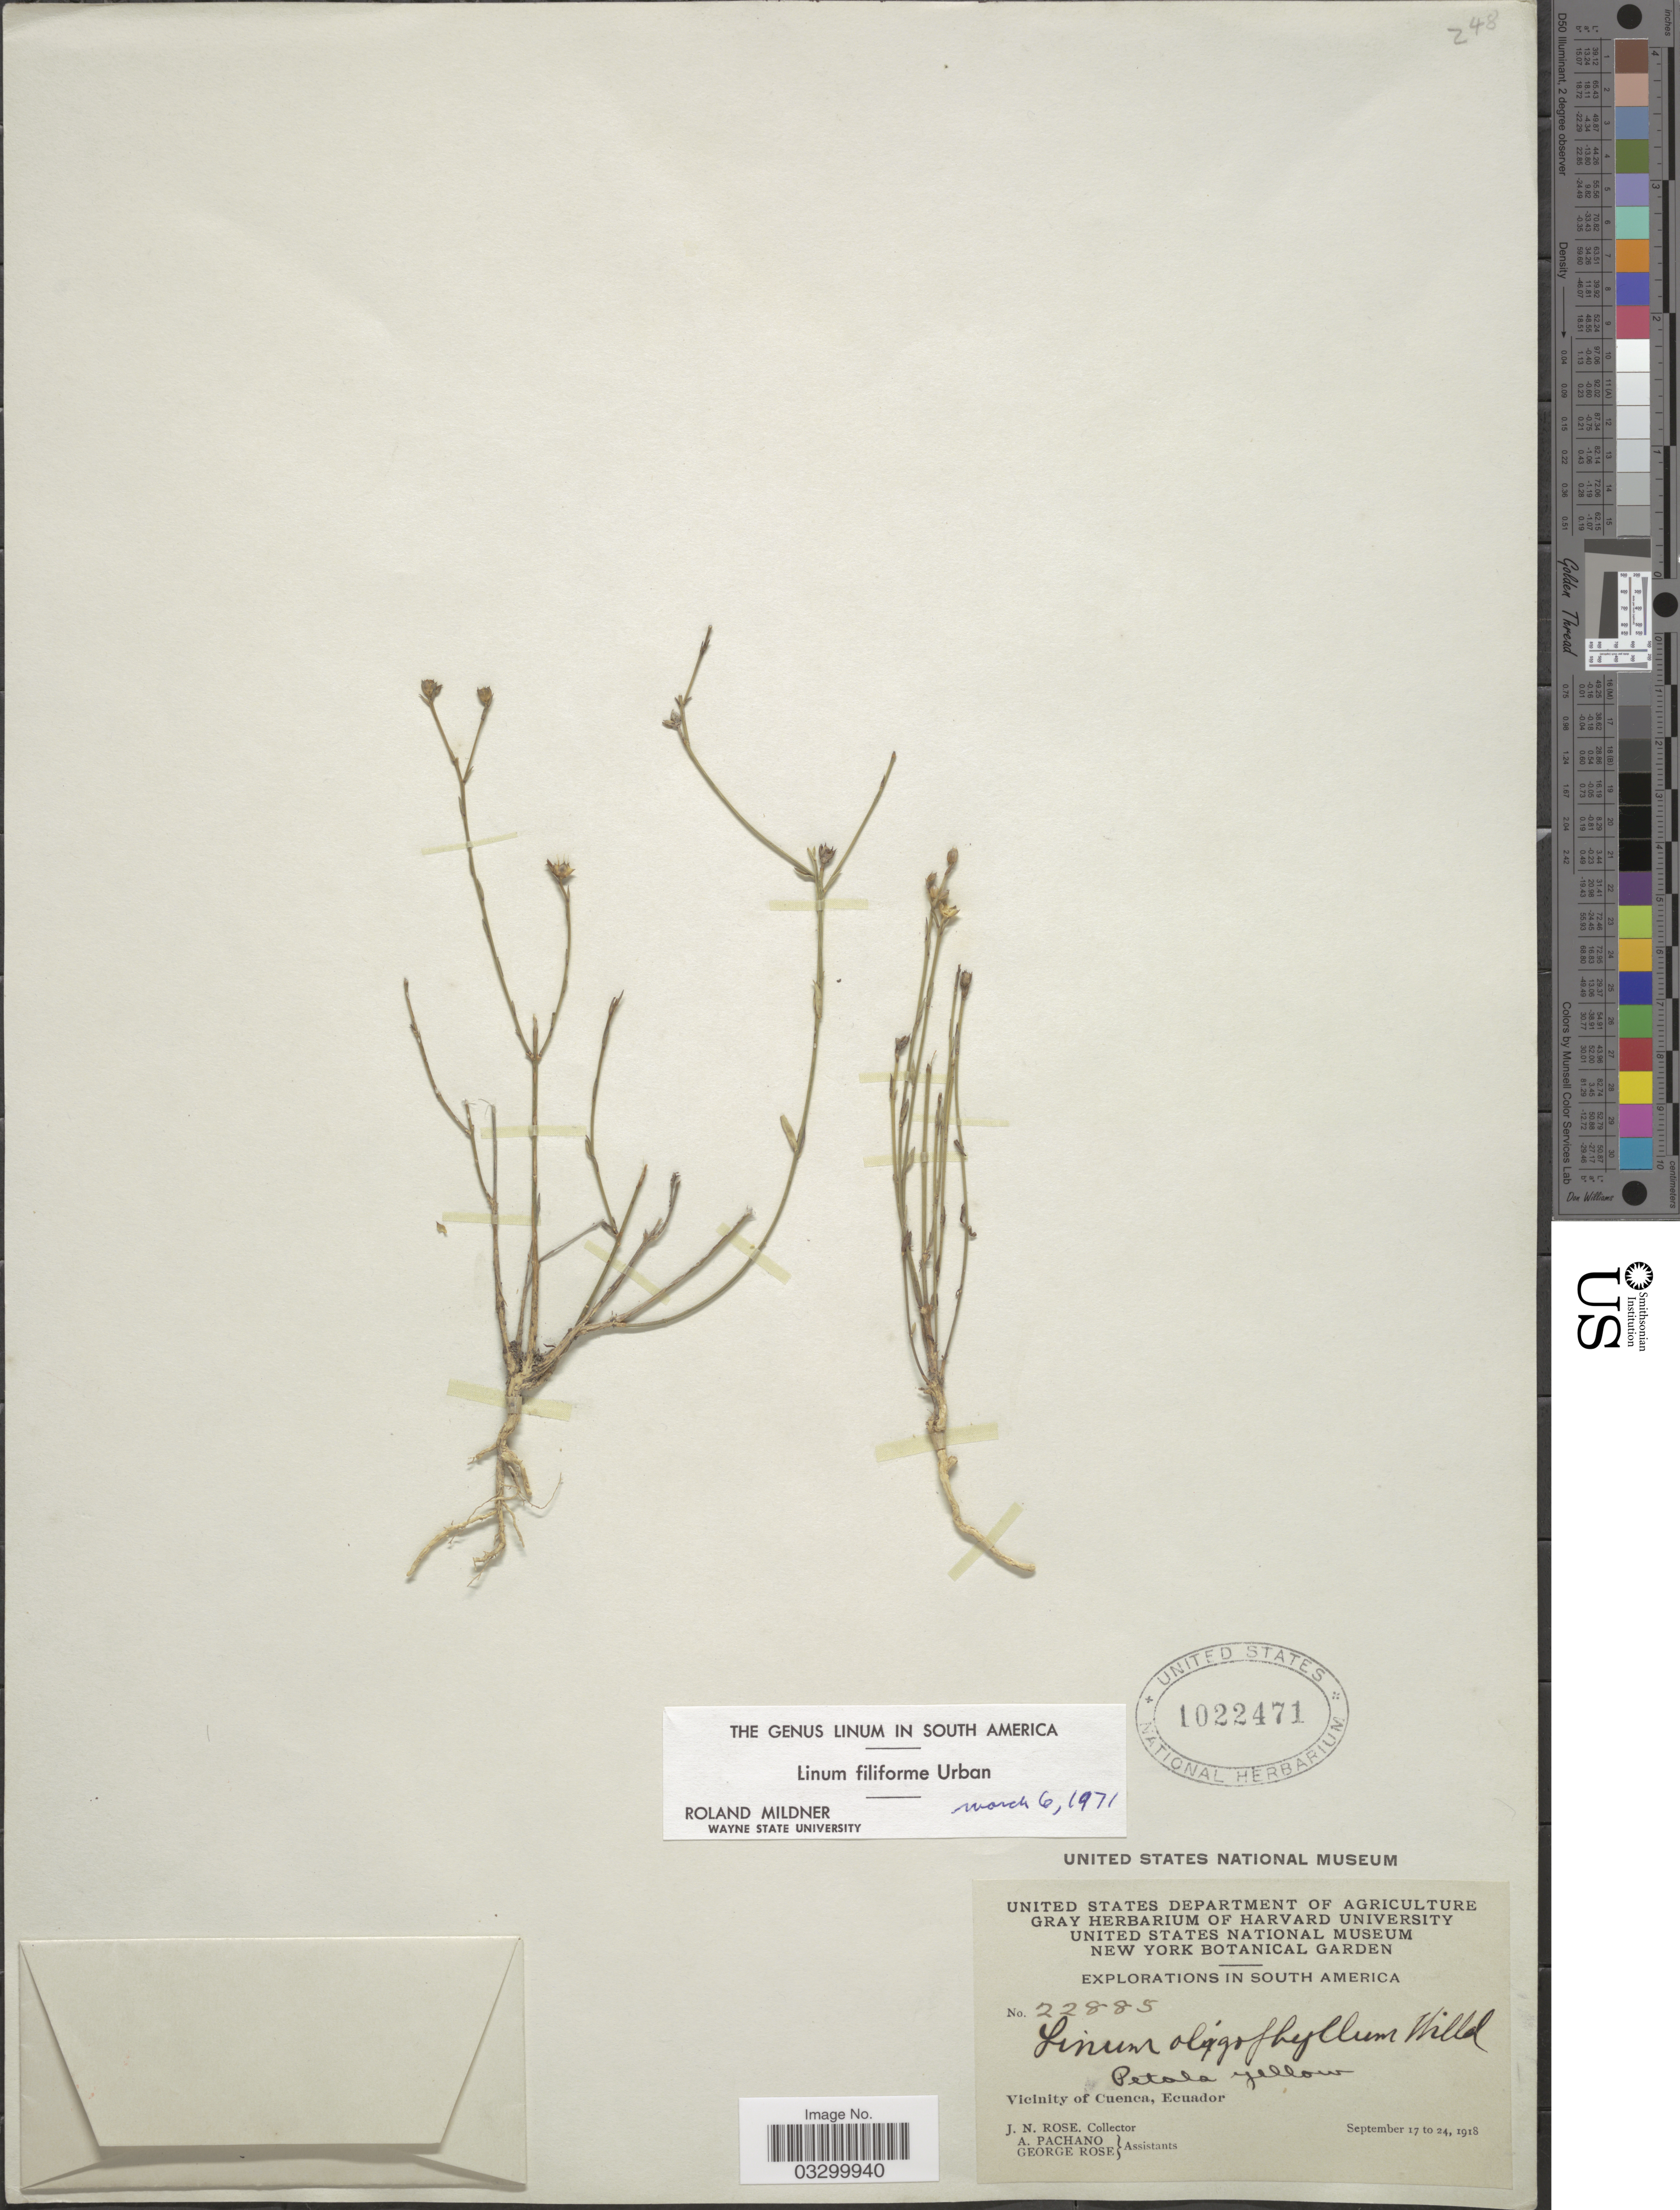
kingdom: Plantae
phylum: Tracheophyta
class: Magnoliopsida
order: Malpighiales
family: Linaceae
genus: Linum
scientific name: Linum filiforme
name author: Urb.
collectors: J. N. Rose, A. Pachano & G. Rose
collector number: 22885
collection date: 1918-09-17/1918-09-24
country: Ecuador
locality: Vicinity of Cuenca.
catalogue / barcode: US 1022471